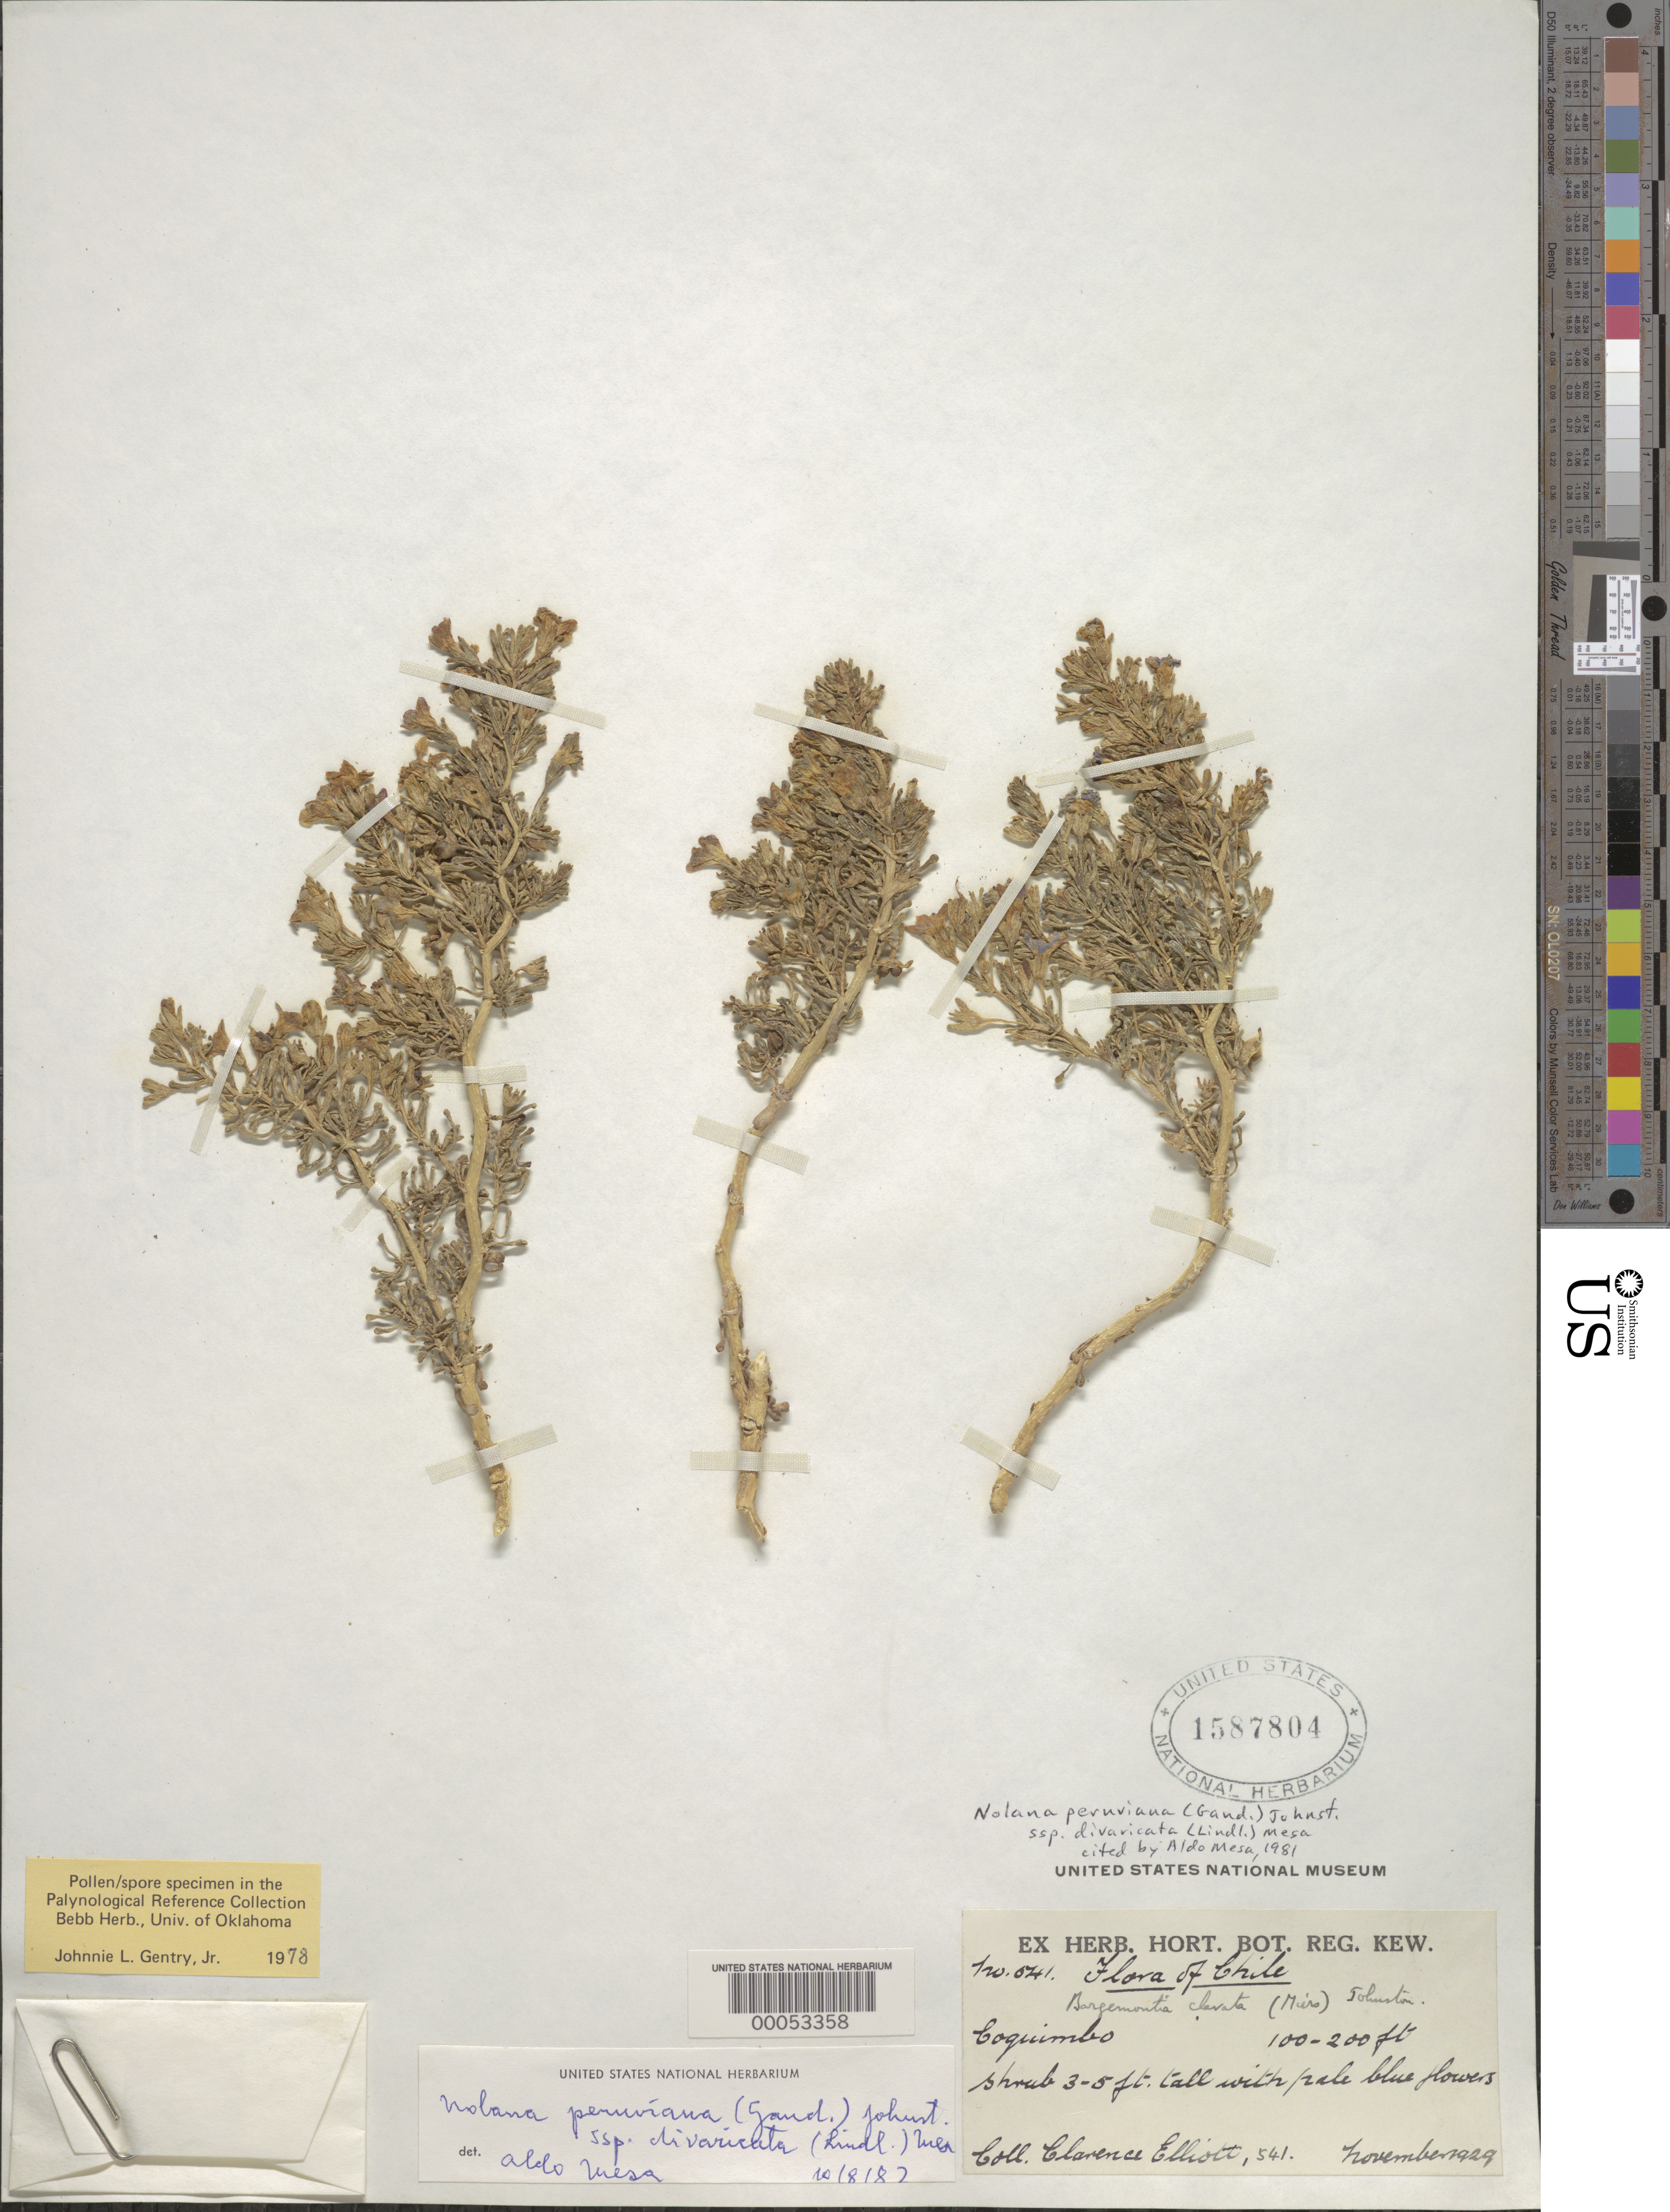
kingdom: Plantae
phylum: Tracheophyta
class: Magnoliopsida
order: Solanales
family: Solanaceae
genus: Nolana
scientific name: Nolana peruviana subsp. divaricata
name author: (Lindl.) Mesa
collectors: C. Elliott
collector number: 641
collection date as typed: Nov 1929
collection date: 1929-11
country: Chile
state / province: Coquimbo (IV)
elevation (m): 30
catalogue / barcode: US 1587804